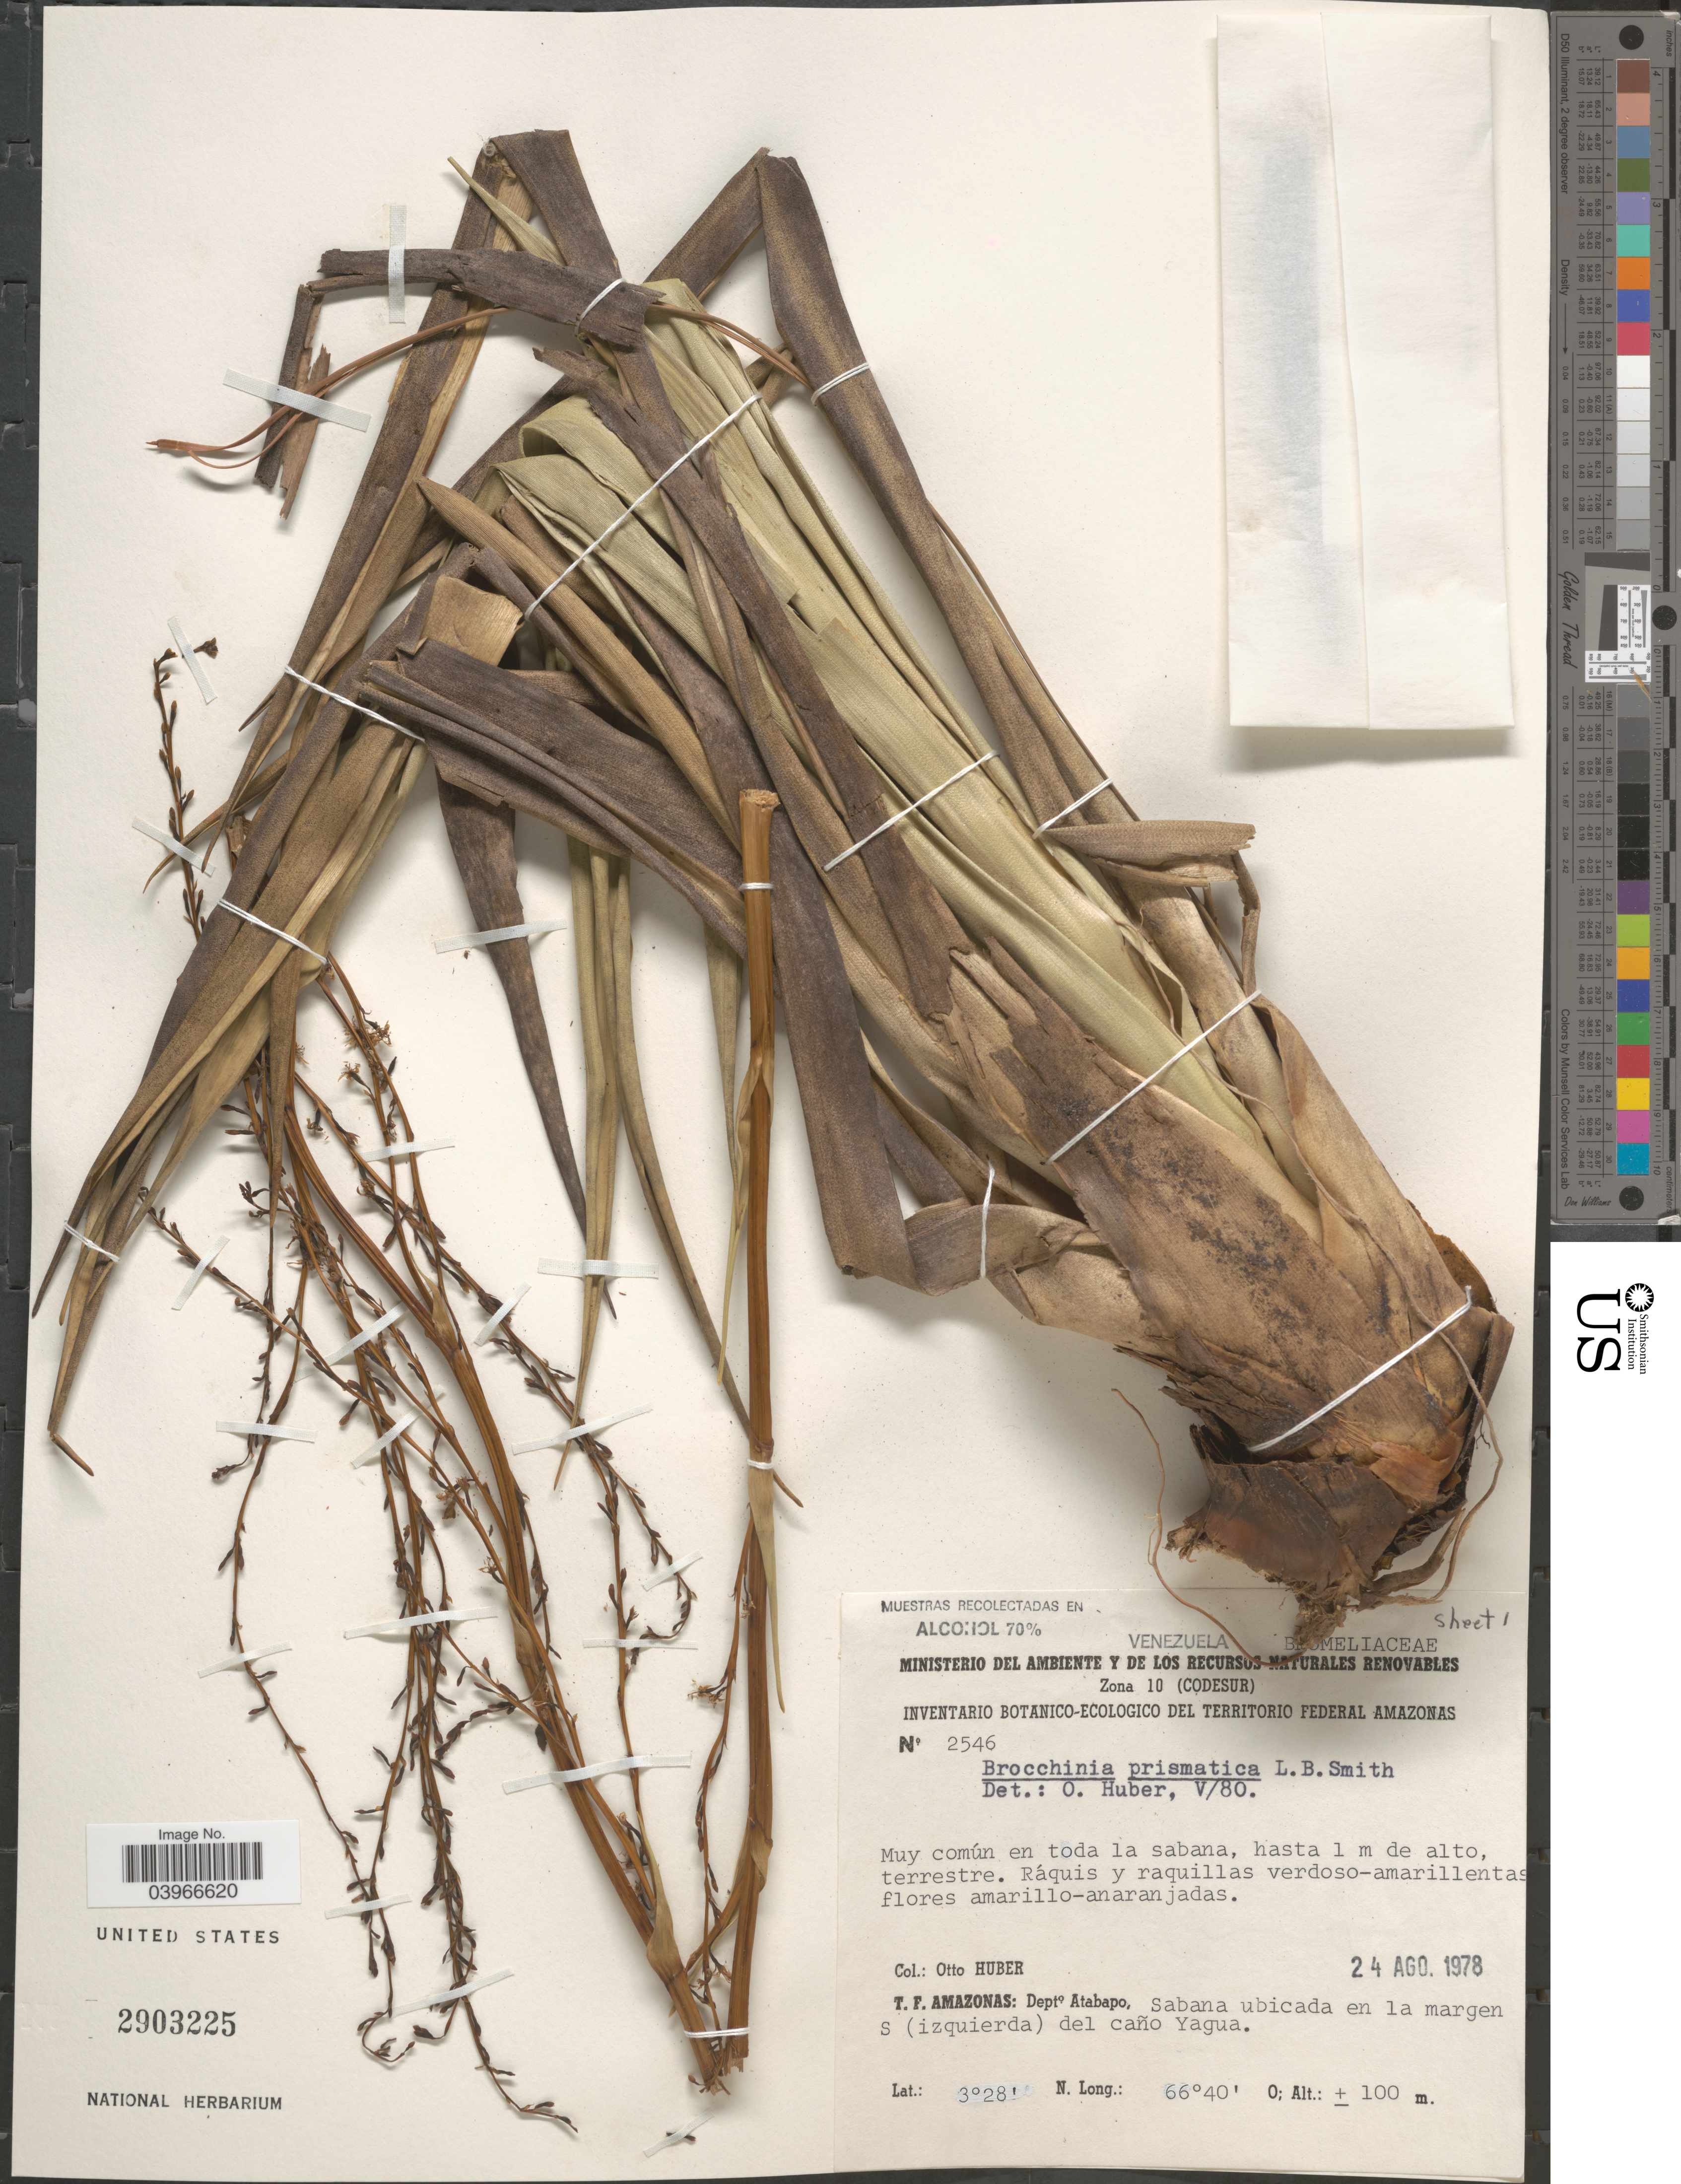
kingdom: Plantae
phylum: Tracheophyta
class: Liliopsida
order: Poales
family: Bromeliaceae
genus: Brocchinia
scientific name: Brocchinia prismatica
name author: L.B. Sm.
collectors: O. Huber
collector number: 2546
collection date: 1978-08-24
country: Venezuela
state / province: Amazonas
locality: T.F. Amazonas: Depto. Atabapo, Sabana ubicada en la margen S (izquierda) del caño Yagua.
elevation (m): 100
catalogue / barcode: US 2903225